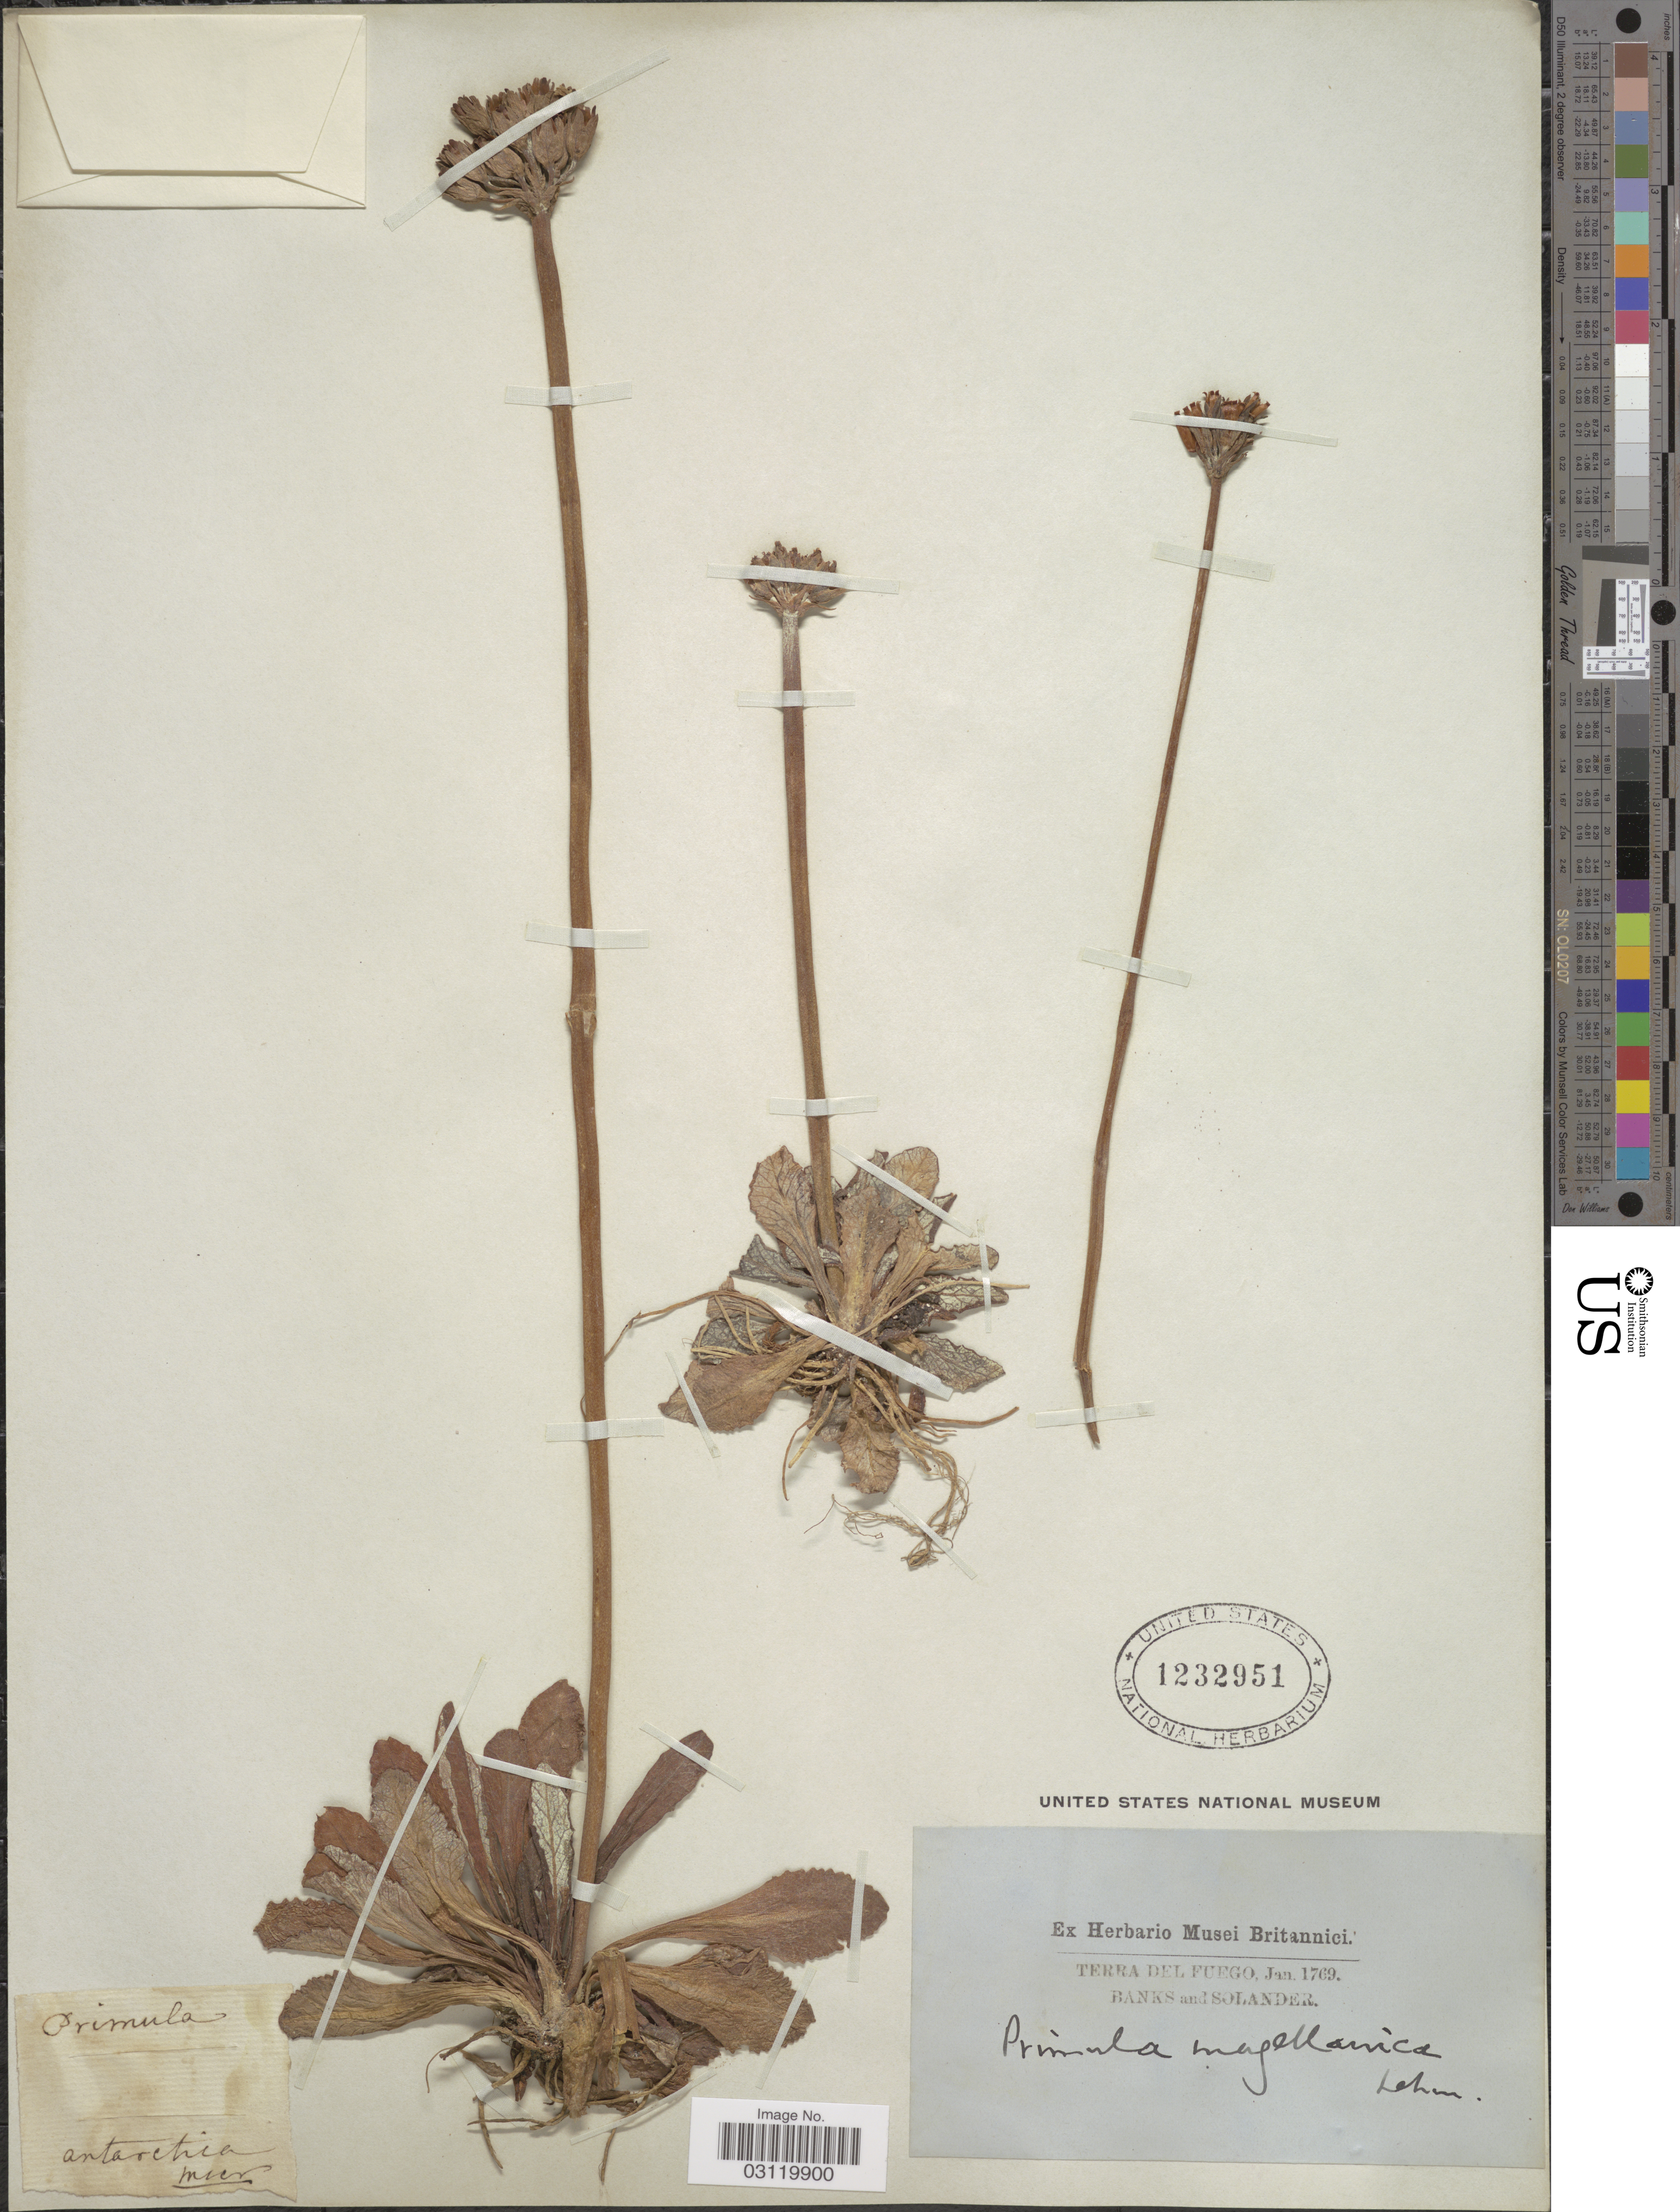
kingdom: Plantae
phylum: Tracheophyta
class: Magnoliopsida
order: Ericales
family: Primulaceae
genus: Primula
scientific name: Primula magellanica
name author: Lehm.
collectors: -- Banks & -- Solander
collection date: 1769-01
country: Argentina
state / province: Tierra del Fuego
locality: Terra del Fuego.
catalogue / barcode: US 1232951